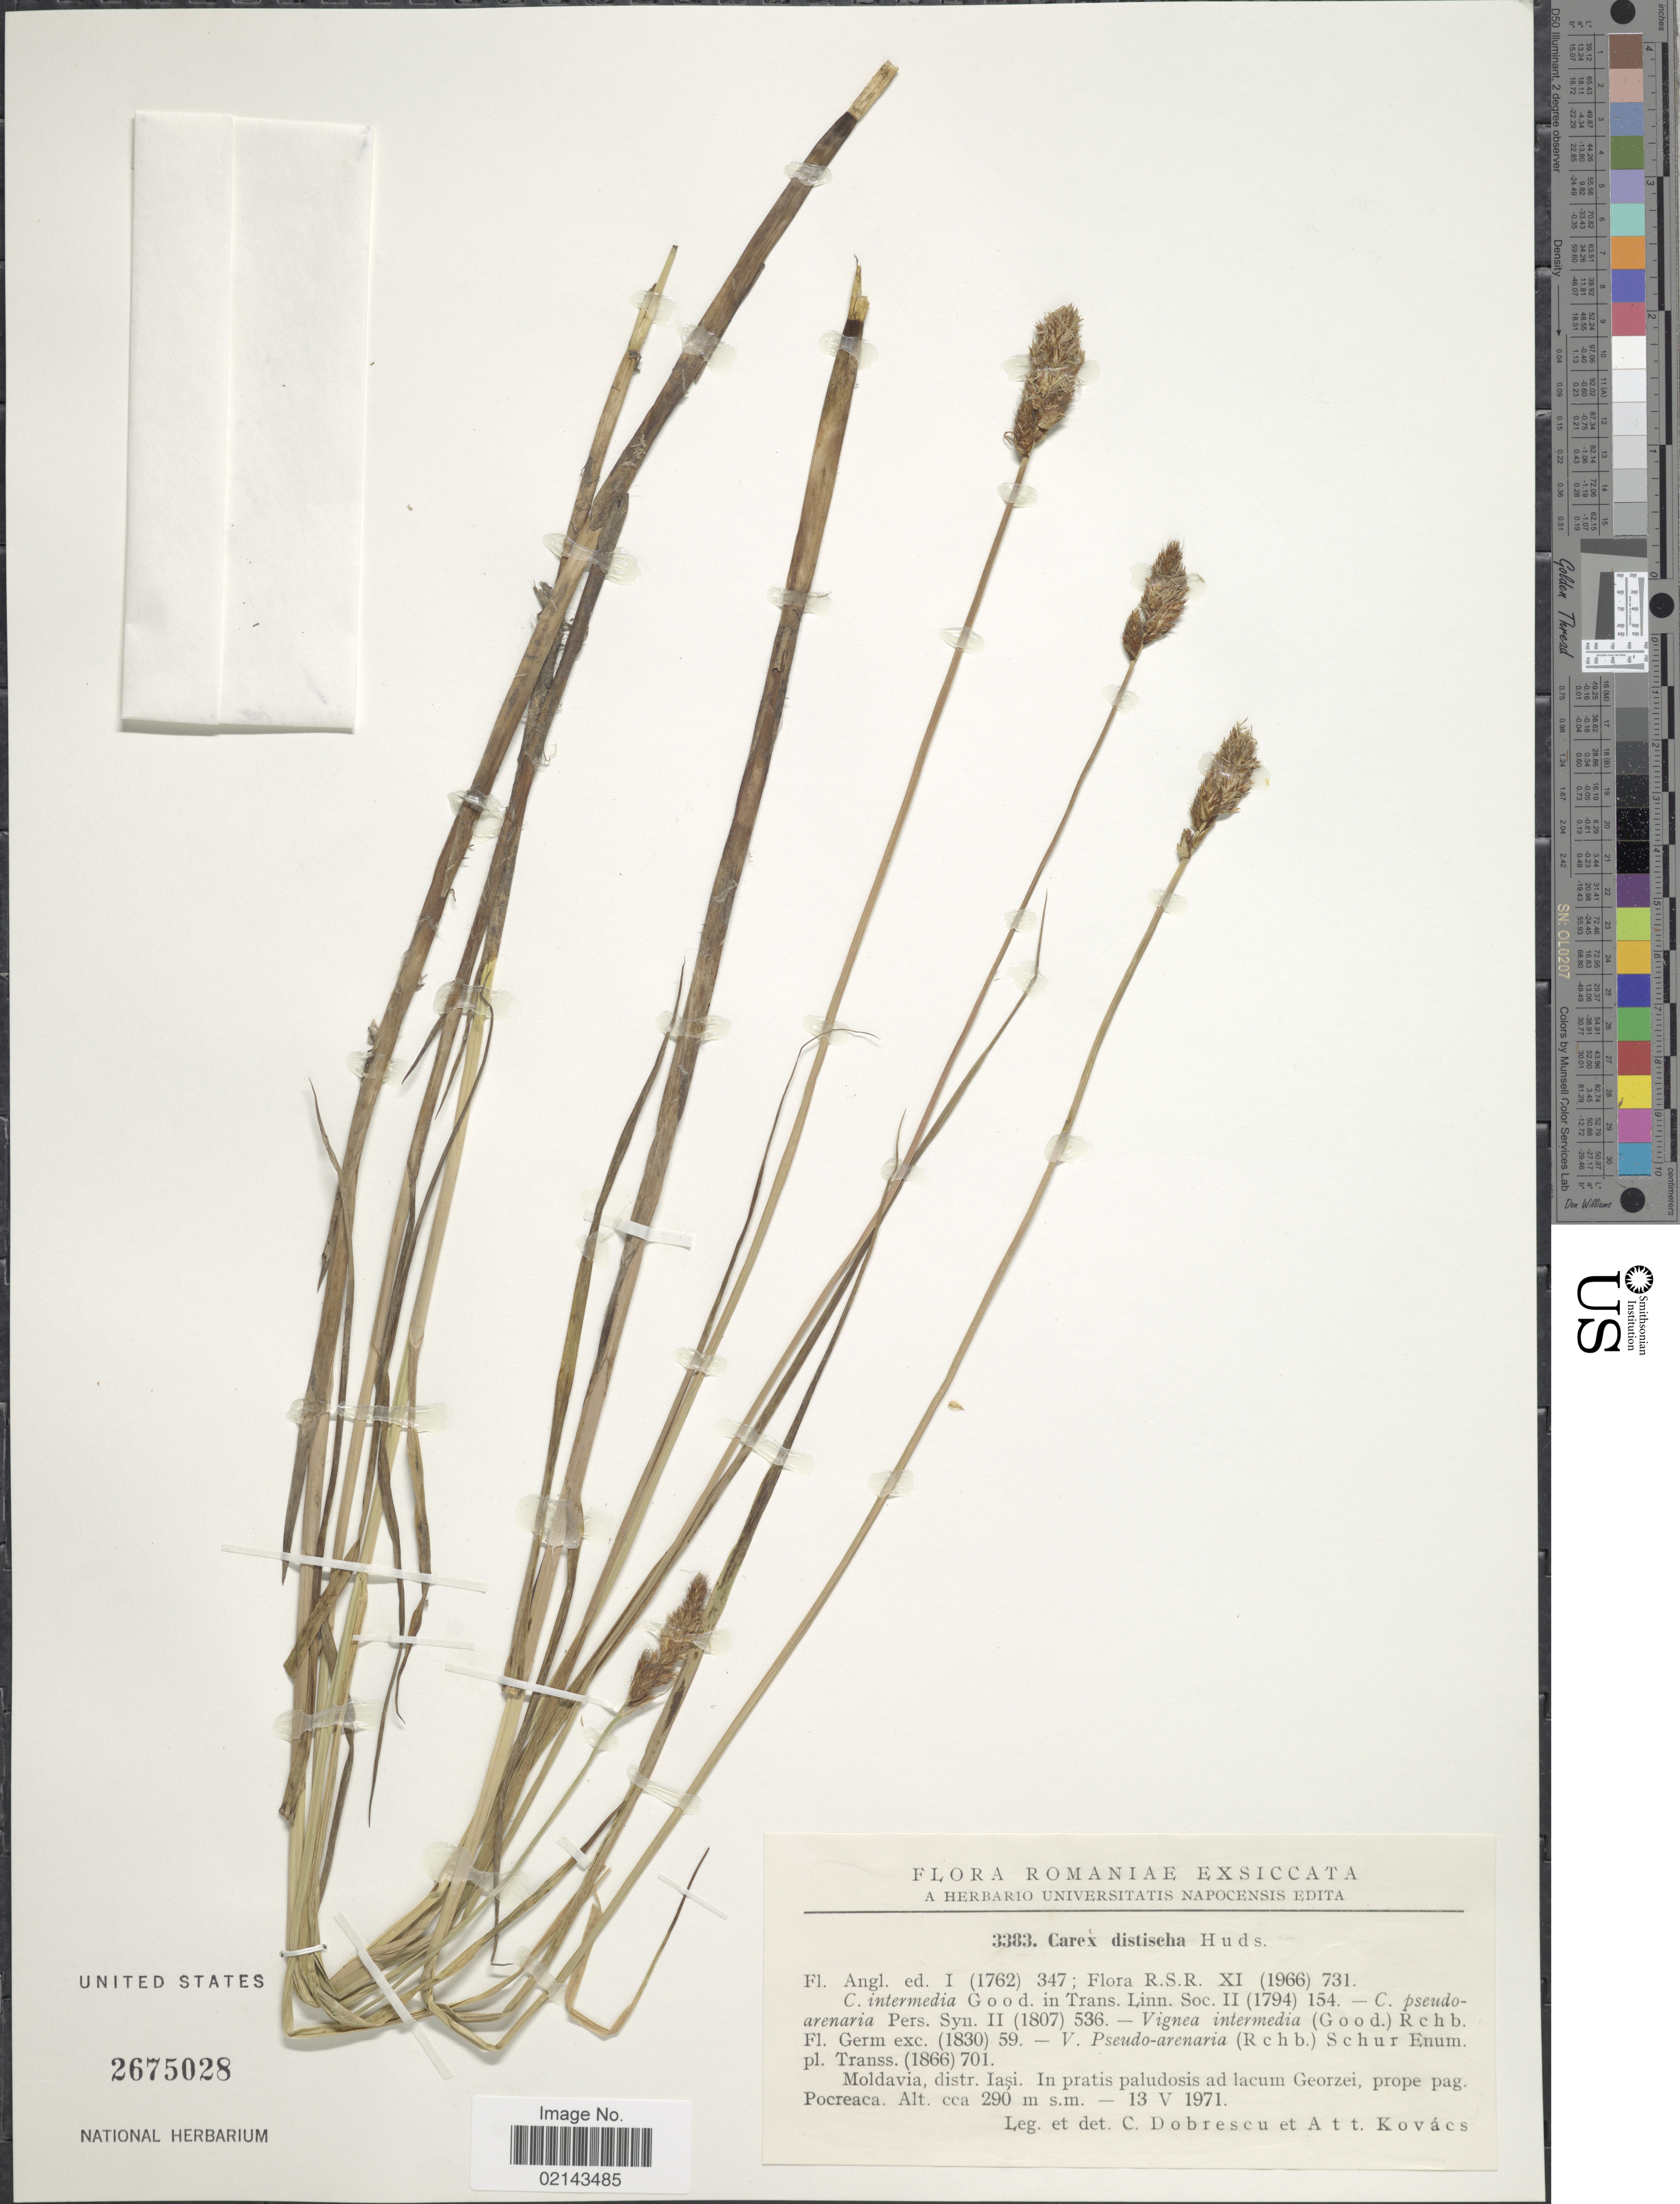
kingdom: Plantae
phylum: Tracheophyta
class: Liliopsida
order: Poales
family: Cyperaceae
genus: Carex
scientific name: Carex disticha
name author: Huds.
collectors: C. Dobrescu & A. Kovacs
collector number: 3383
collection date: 1971-05-13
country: Romania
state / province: Iasi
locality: Moldavia, distr. Iasi. In pratis paludosis ad lacum Georzei, prope pag. Pocreaca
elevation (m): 290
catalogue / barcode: US 2675028